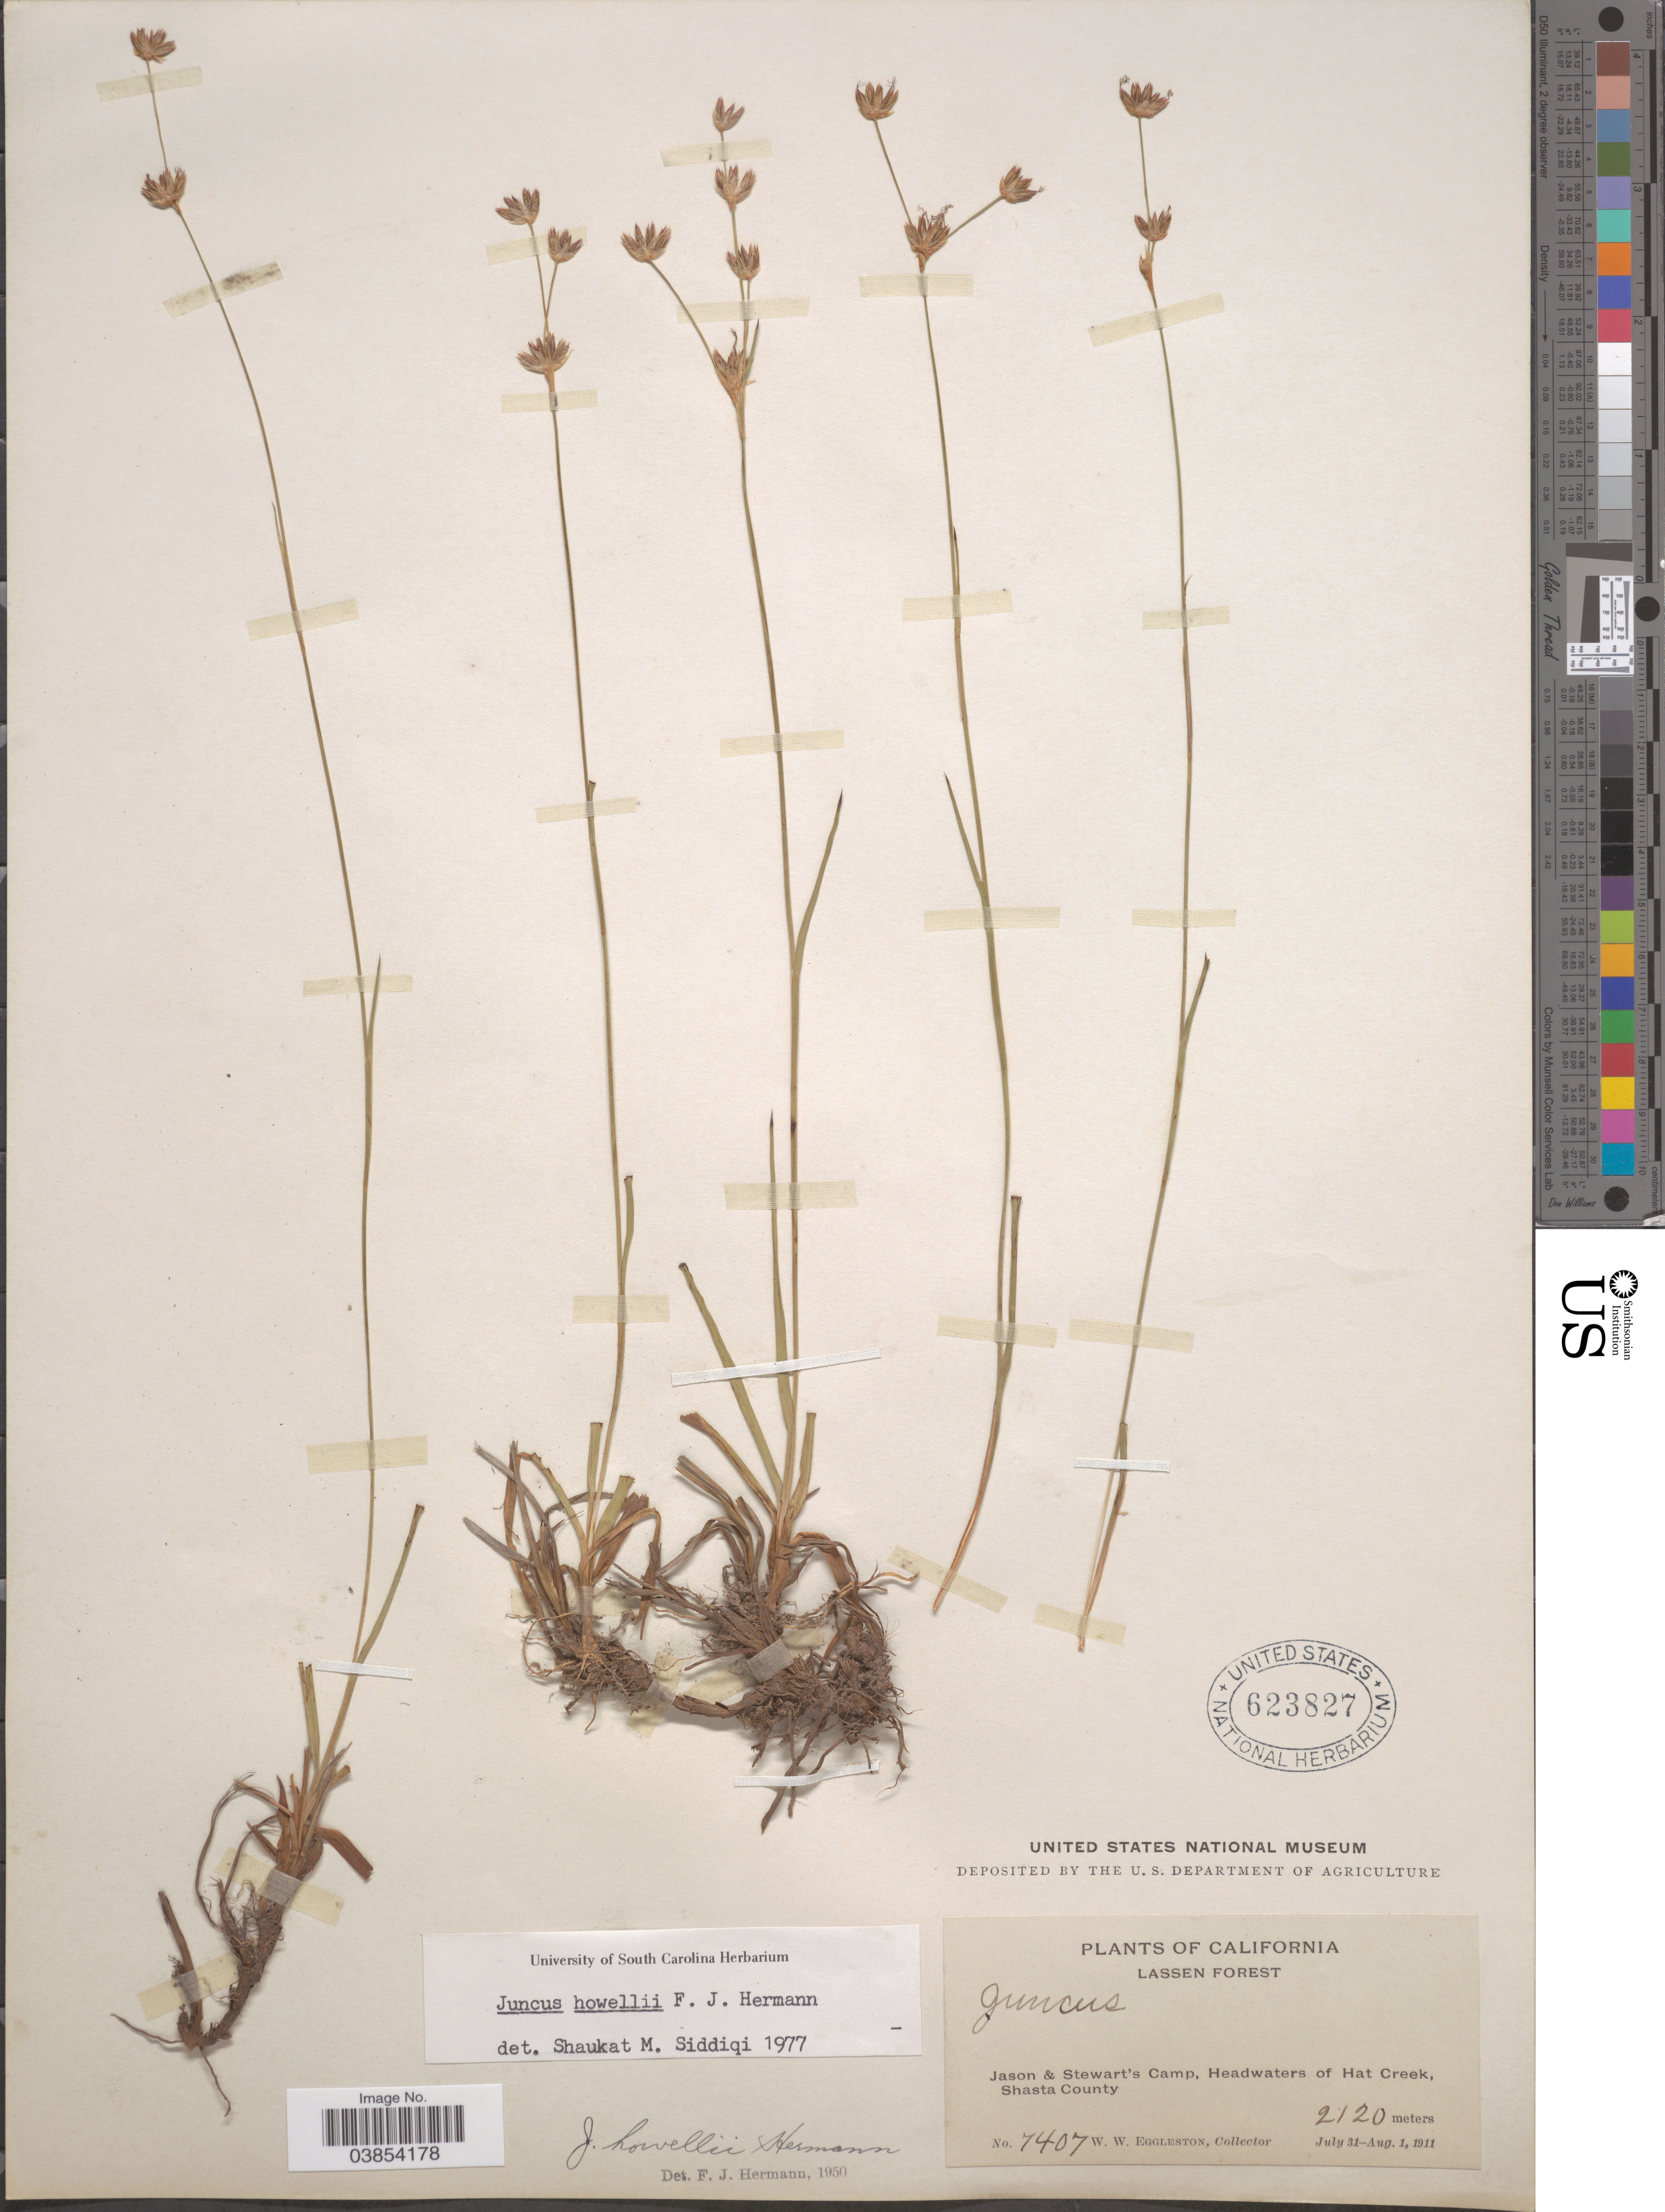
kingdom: Plantae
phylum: Tracheophyta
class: Liliopsida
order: Poales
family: Juncaceae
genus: Juncus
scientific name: Juncus howellii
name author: F.J. Herm.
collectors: W. W. Eggleston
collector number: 7407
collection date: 1911-07-31/1911-08-01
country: United States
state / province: California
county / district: Shasta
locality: Lassen Forest. Jason & Stewart's Camp, Headwaters of Hat Creek, Shasta County.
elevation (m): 2120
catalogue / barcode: US 623827